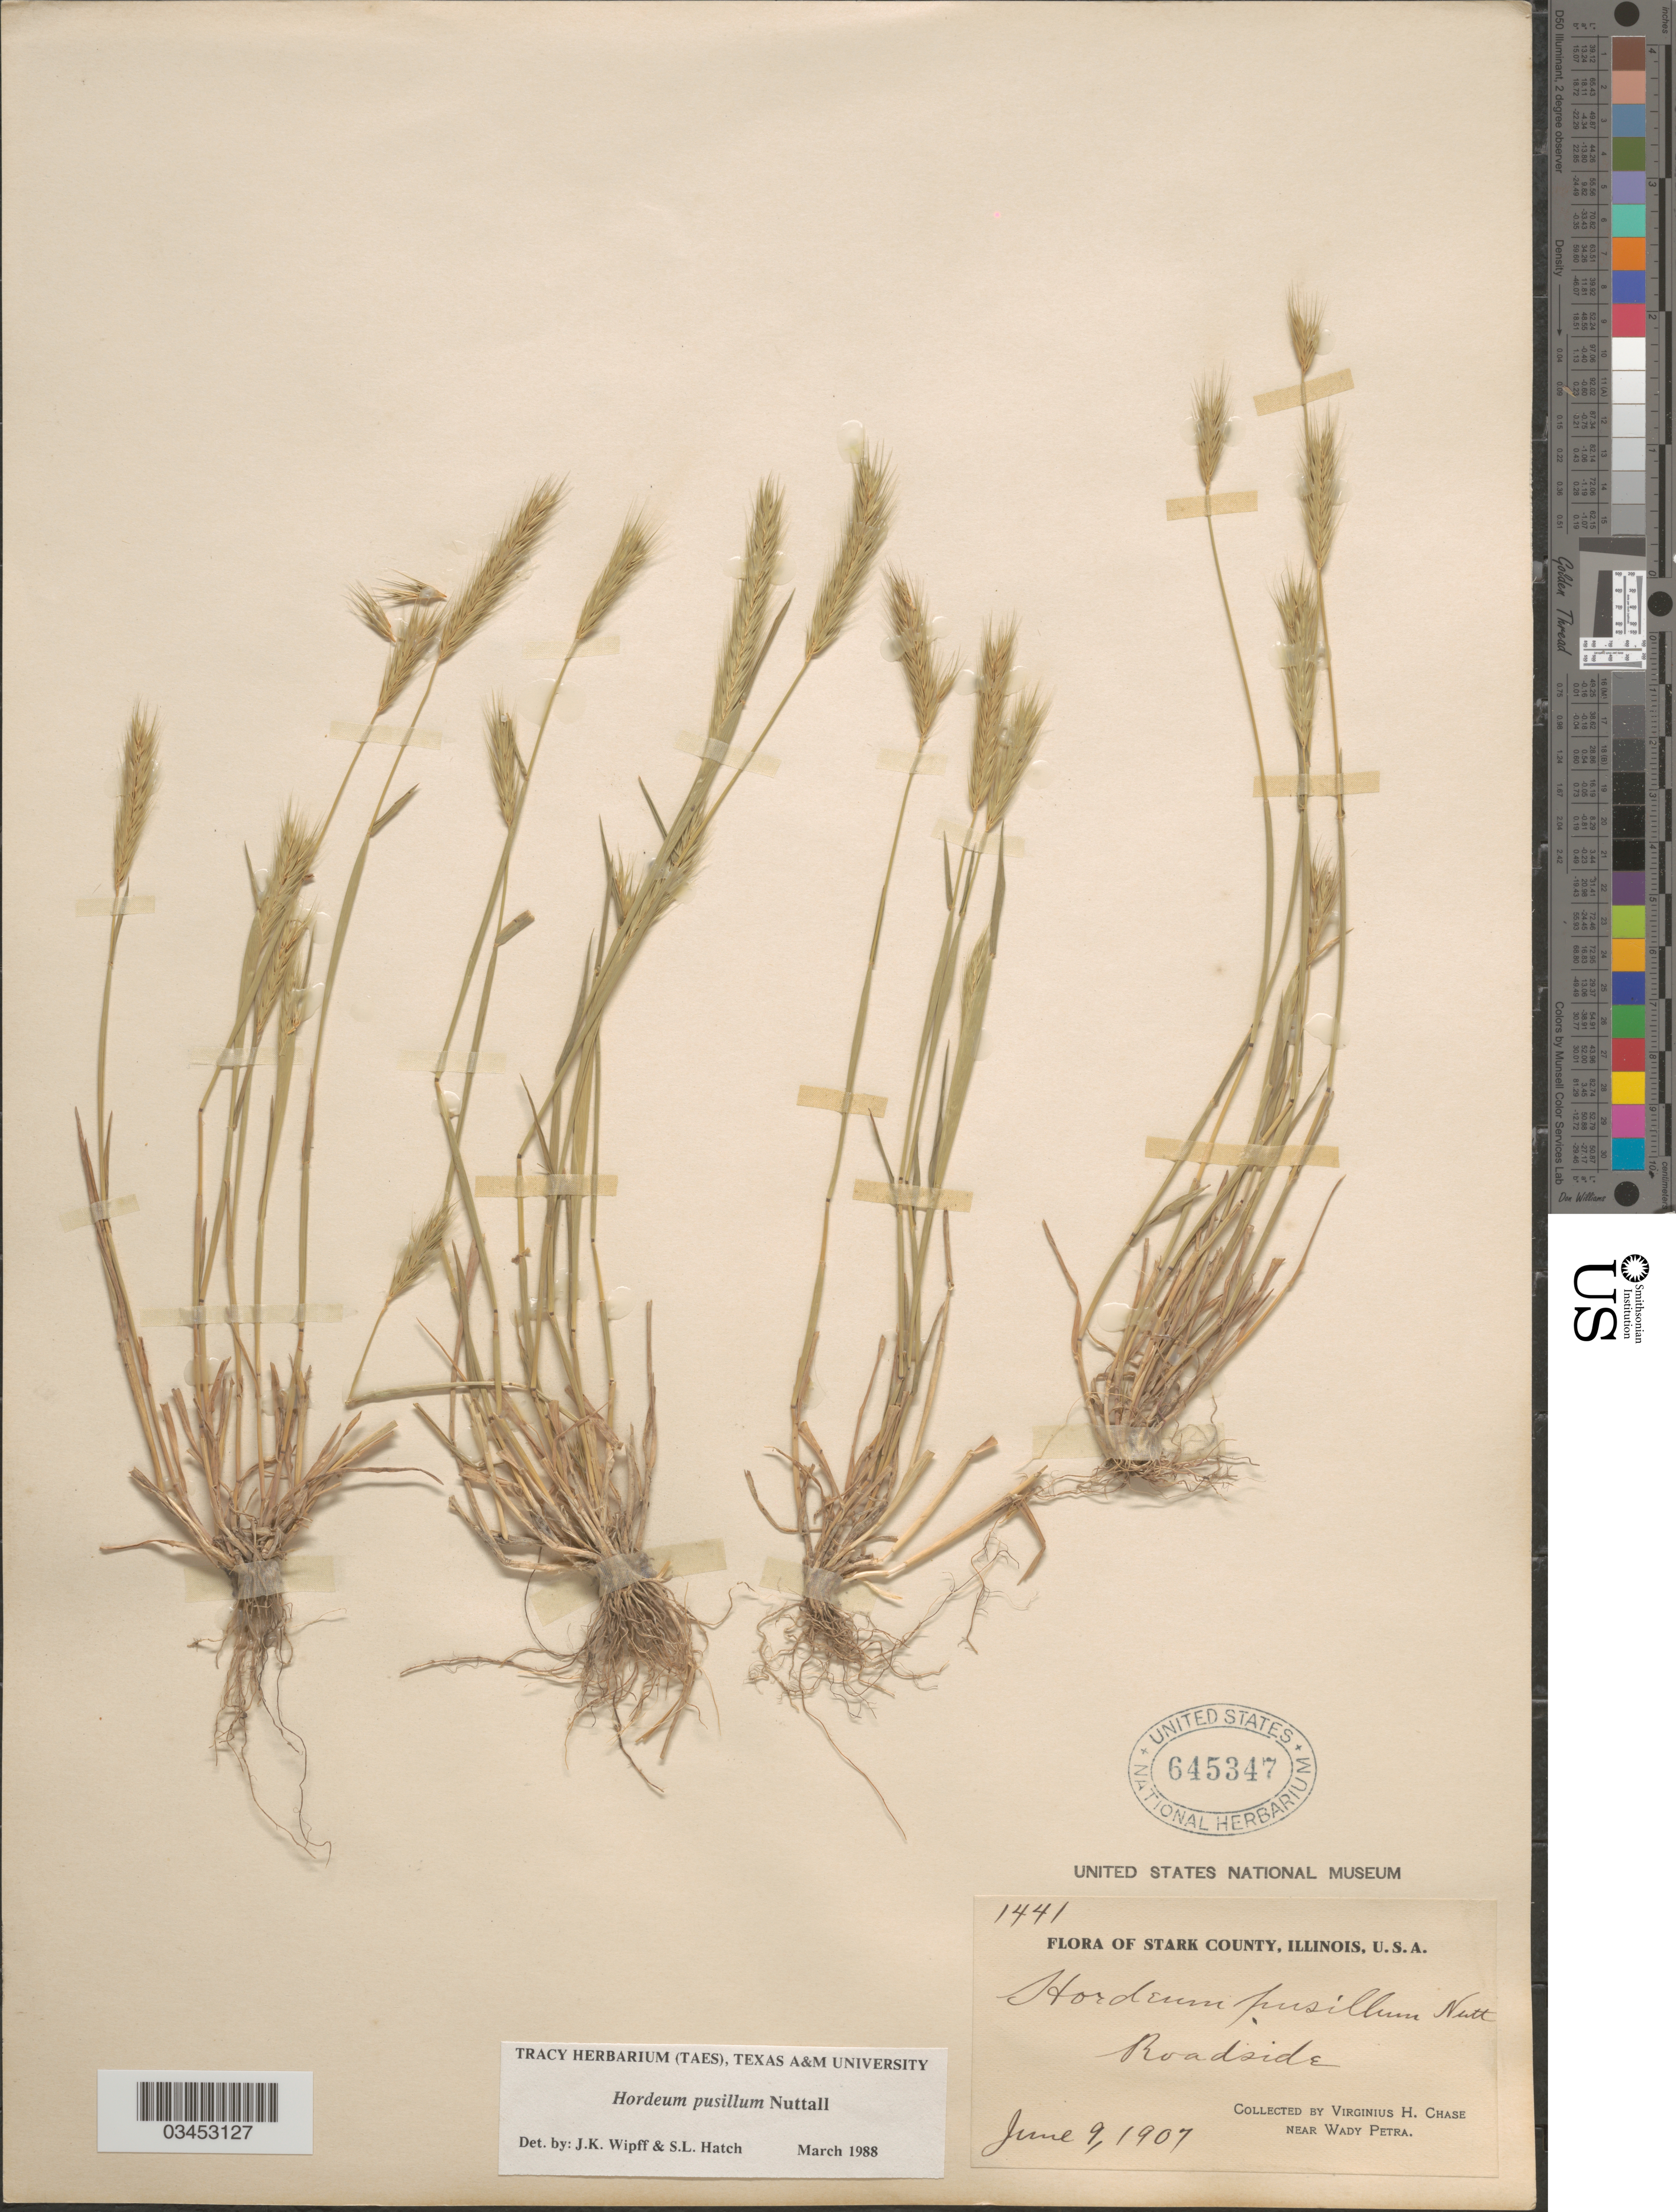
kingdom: Plantae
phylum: Tracheophyta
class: Liliopsida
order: Poales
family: Poaceae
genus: Hordeum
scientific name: Hordeum pusillum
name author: Nutt.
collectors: V. H. Chase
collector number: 1441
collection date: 1907-06-09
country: United States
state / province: Illinois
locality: Stark County. Roadside. Near Wady Petra.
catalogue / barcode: US 645347